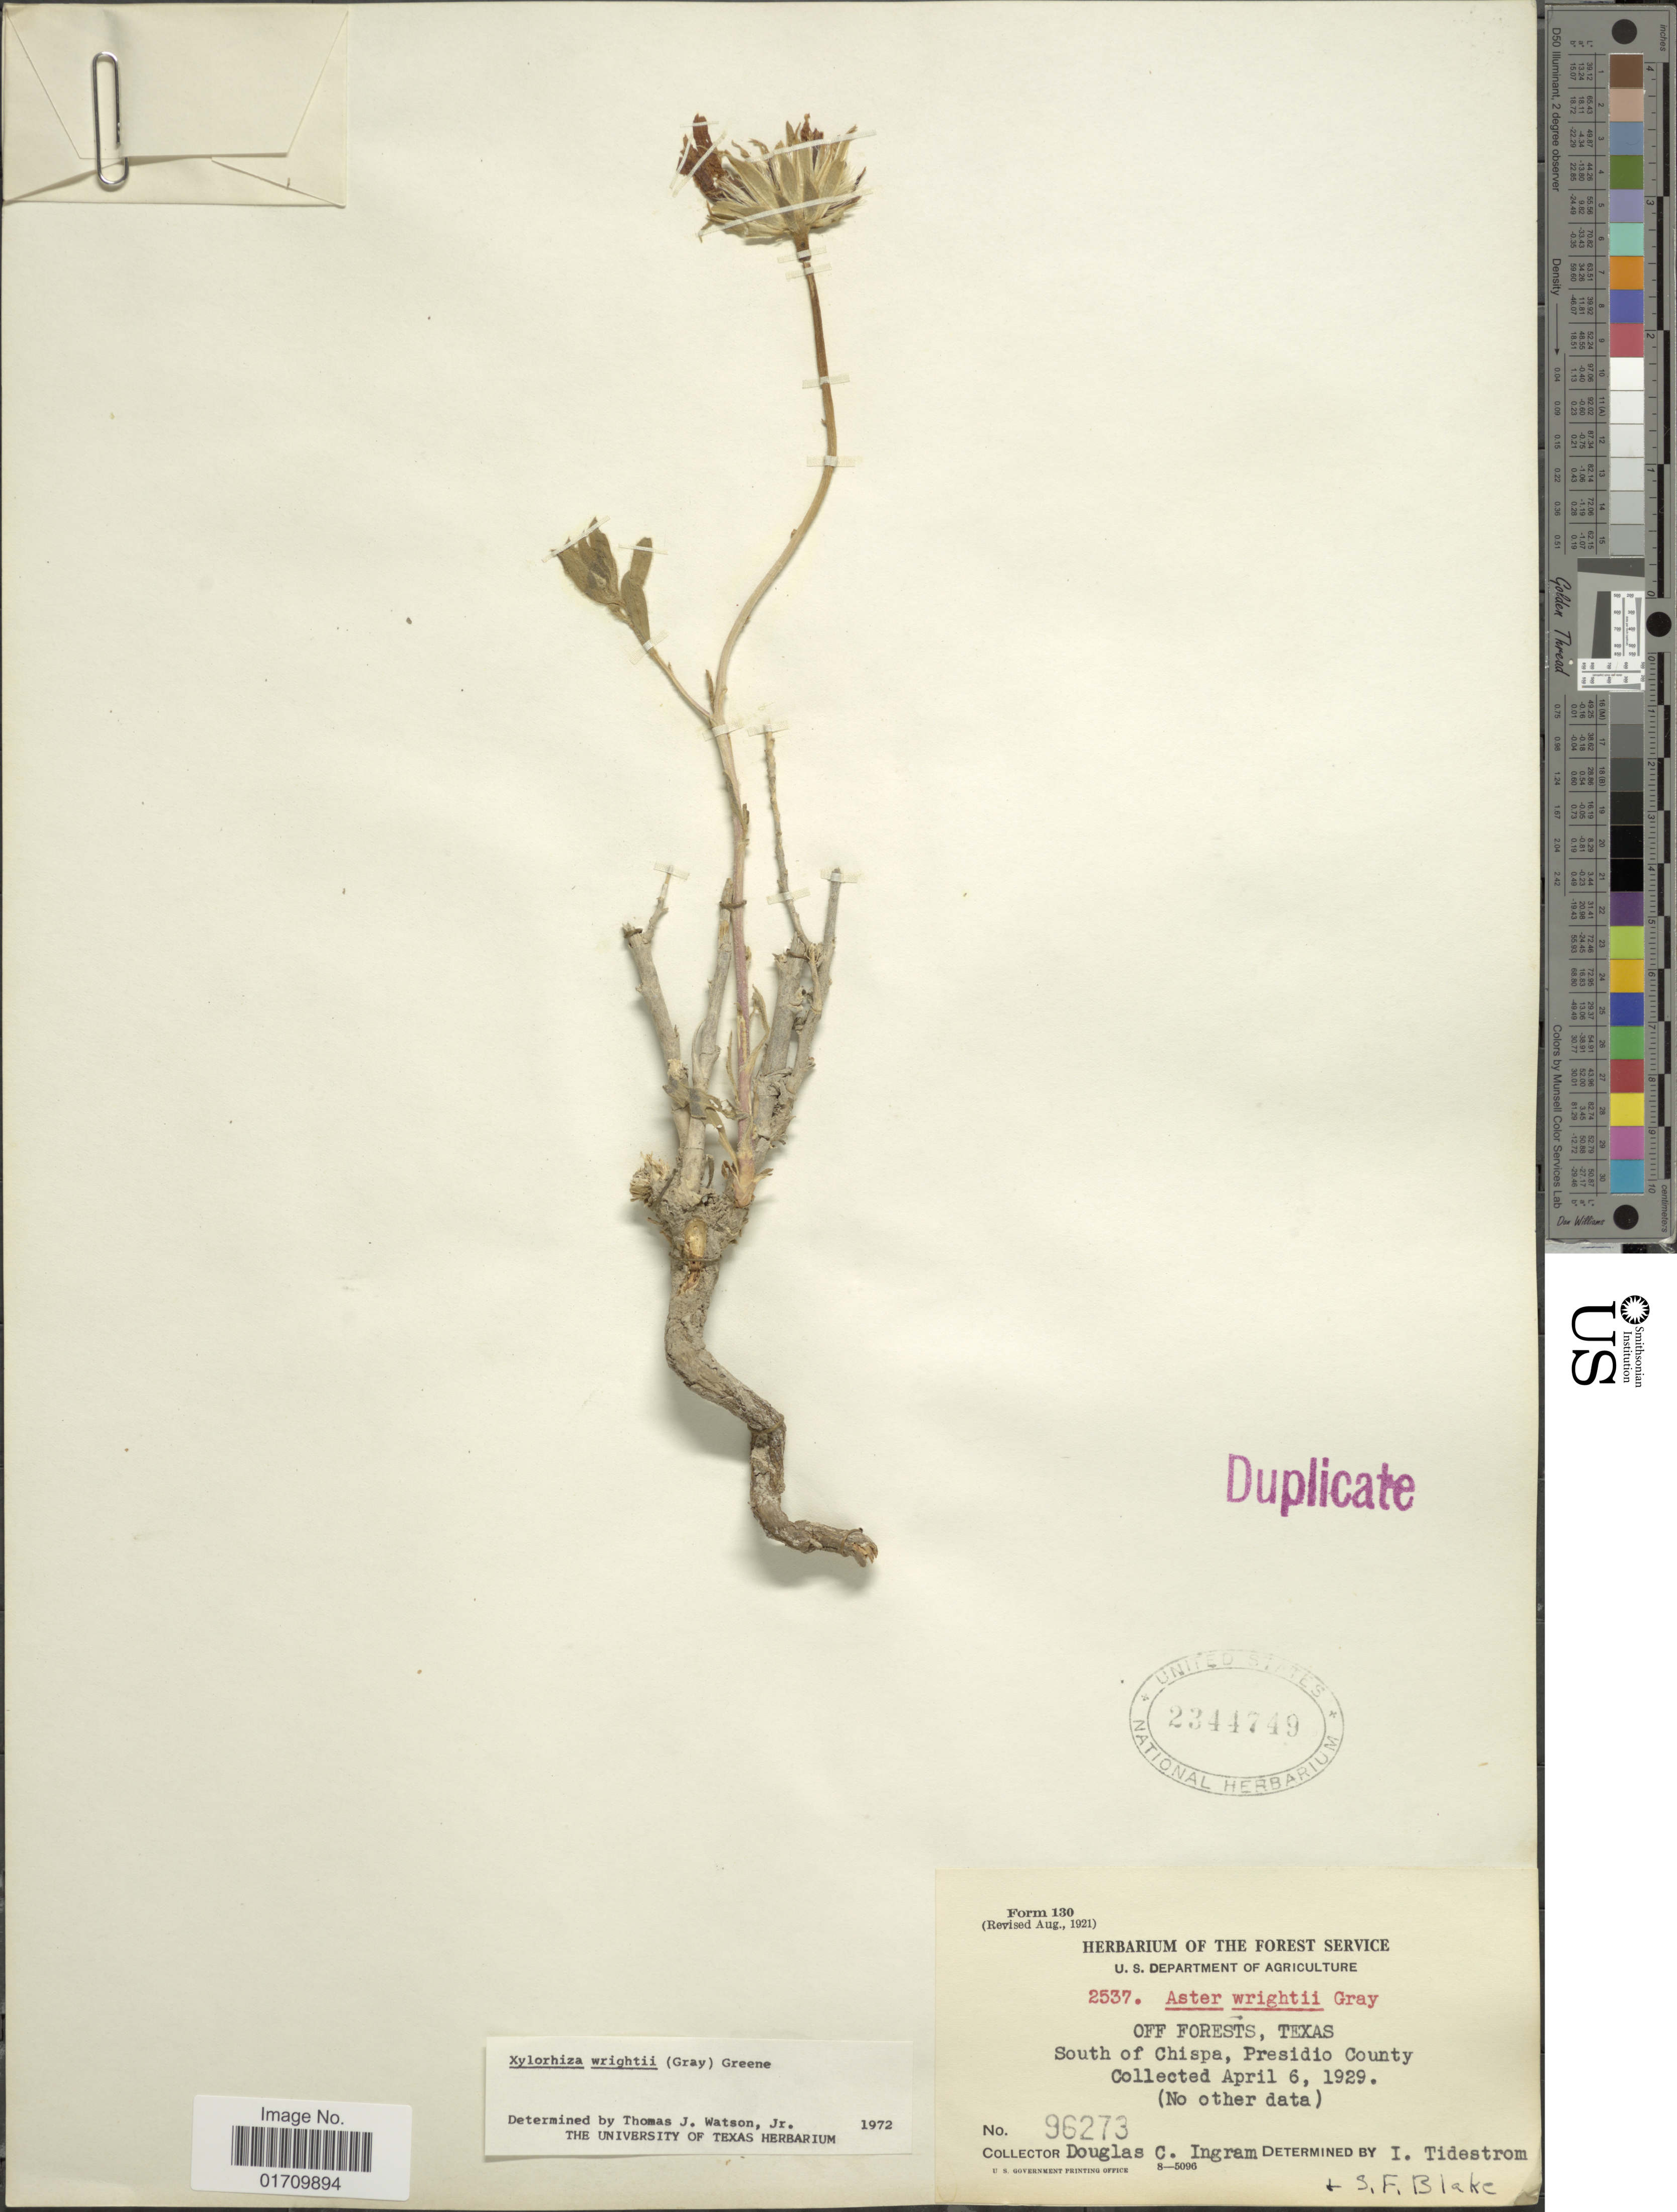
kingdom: Plantae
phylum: Tracheophyta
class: Magnoliopsida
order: Asterales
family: Asteraceae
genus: Xylorhiza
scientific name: Xylorhiza wrightii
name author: (A. Gray) Greene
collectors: D. C. Ingram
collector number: B. 2537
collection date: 1929-04-06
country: United States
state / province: Texas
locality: Off Forests, South of Chispa, Presidio County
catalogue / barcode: US 2344749